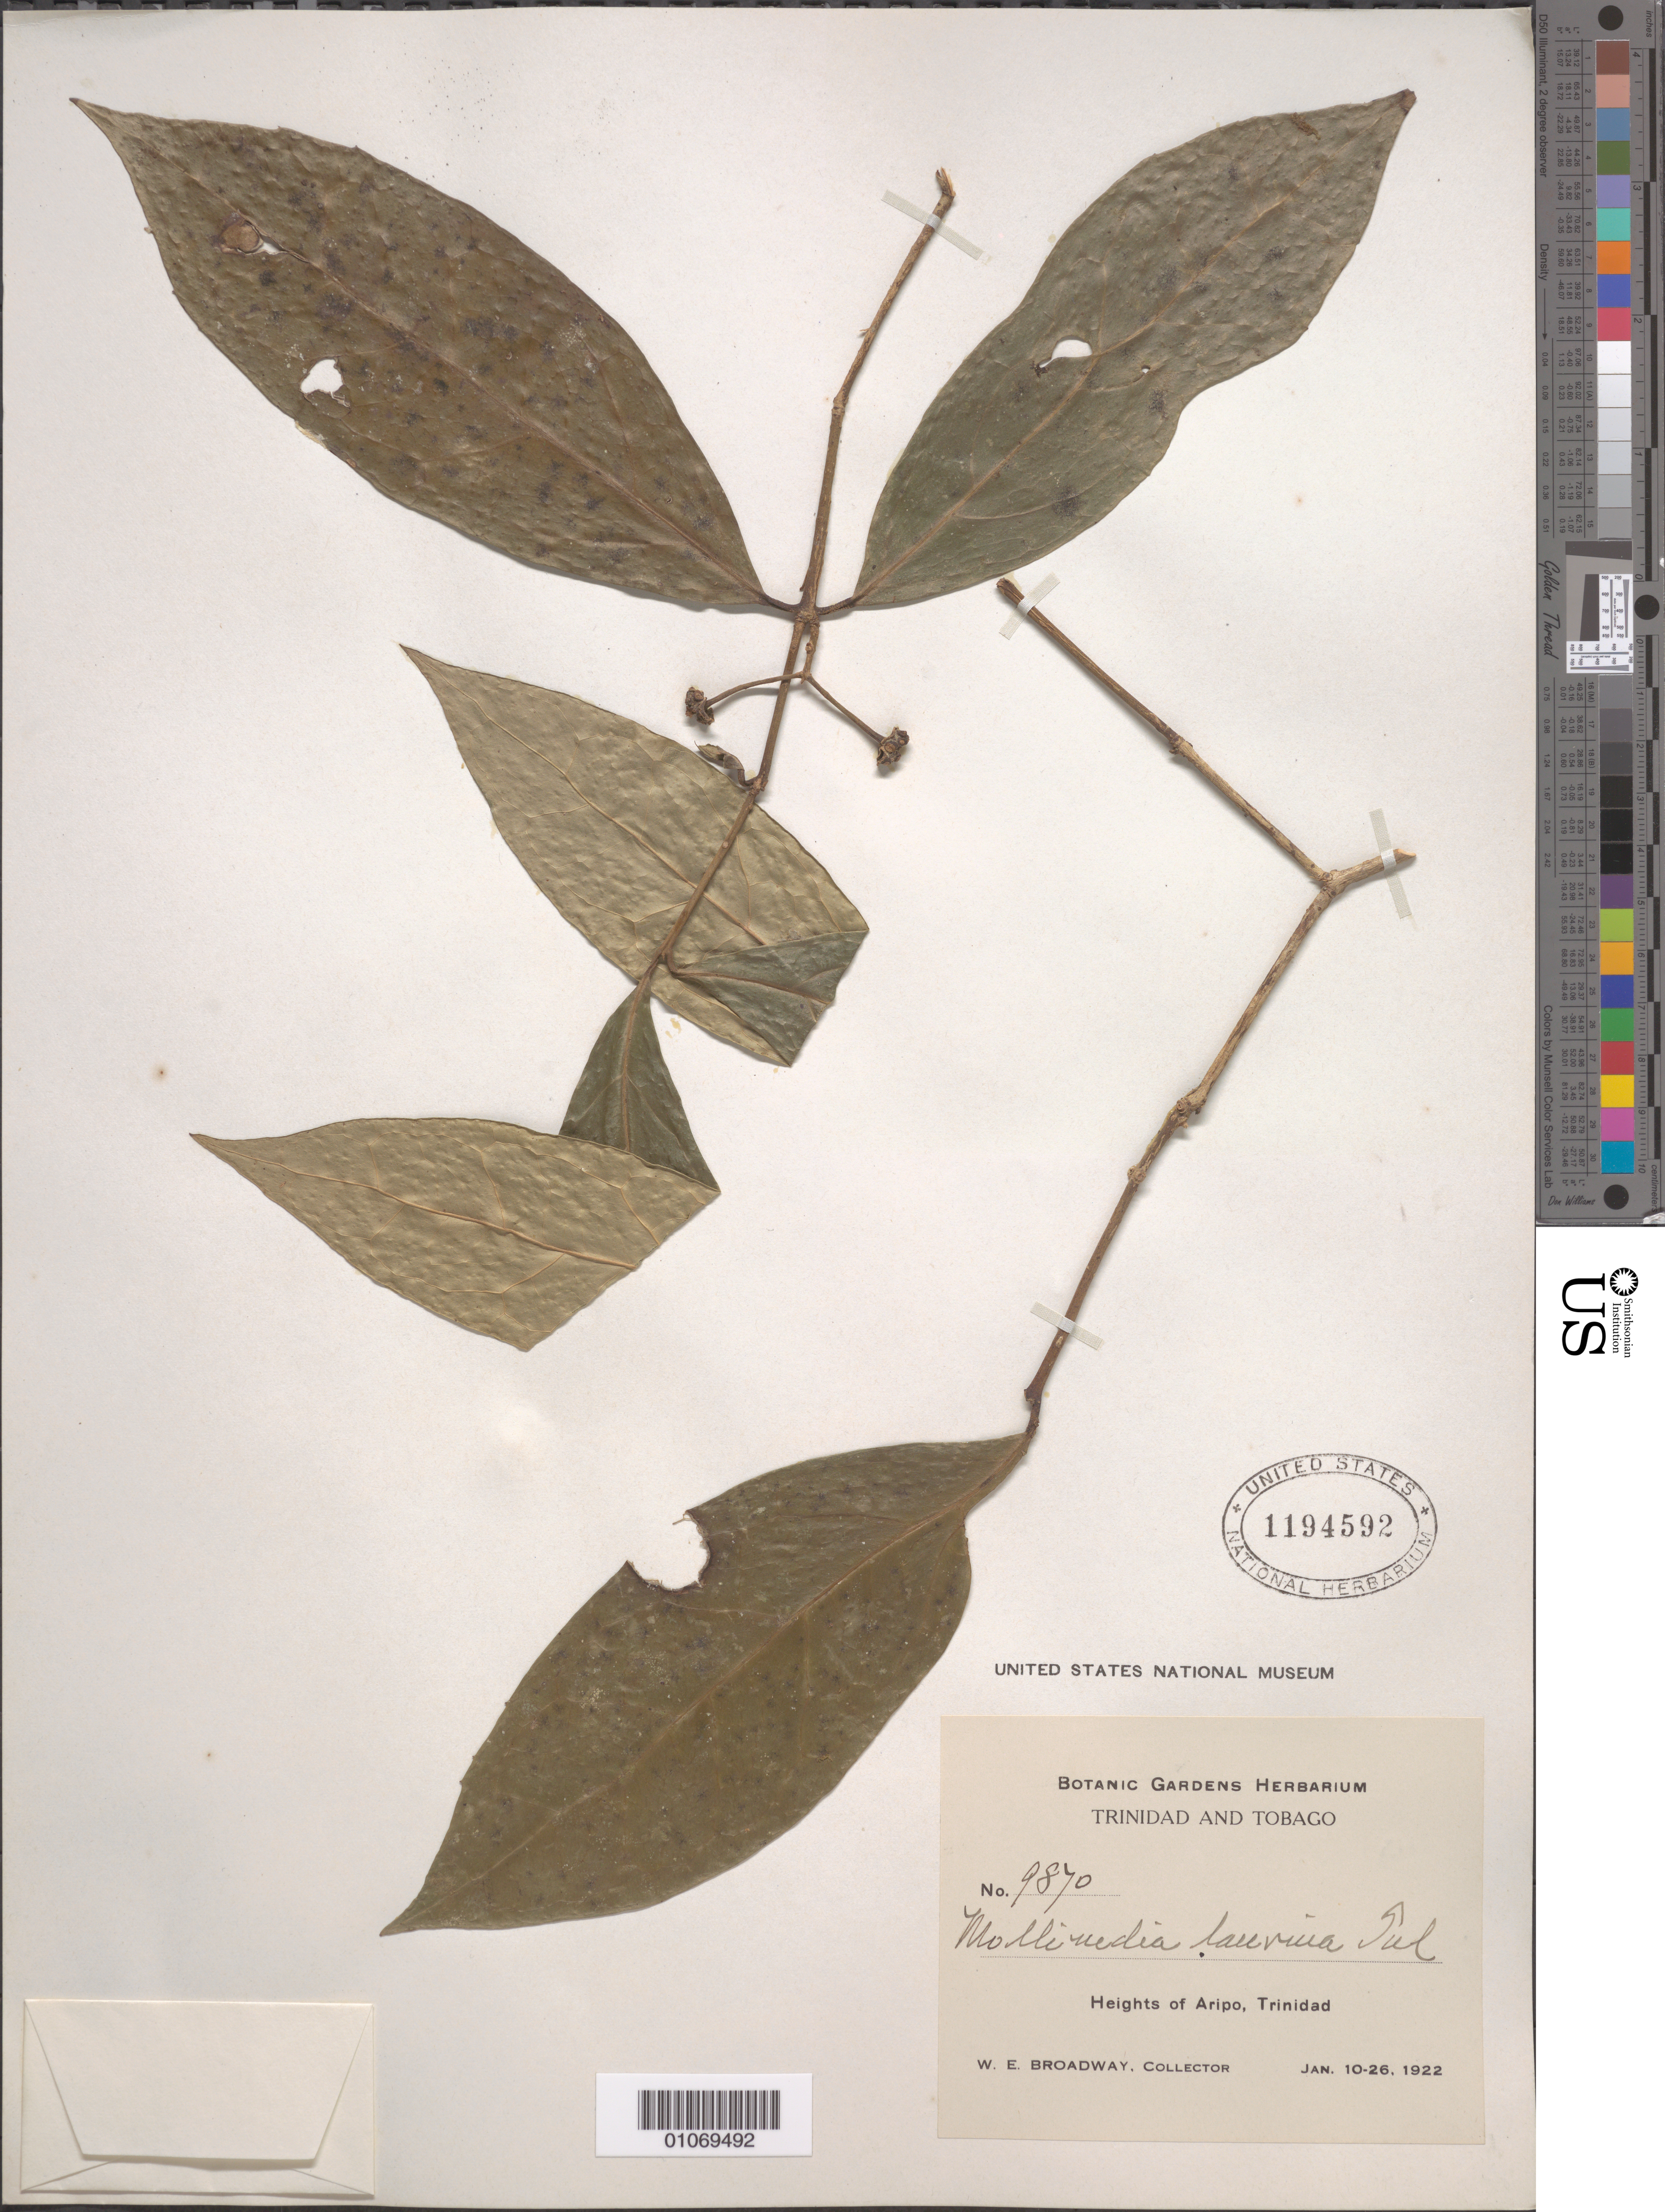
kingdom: Plantae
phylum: Tracheophyta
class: Magnoliopsida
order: Laurales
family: Monimiaceae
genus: Mollinedia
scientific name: Mollinedia laurina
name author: Tul.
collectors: W. E. Broadway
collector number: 9870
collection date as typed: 10 Jan 1922 to 26 Jan 1922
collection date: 1922-01-10/1922-01-26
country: Trinidad and Tobago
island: Trinidad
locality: Heights of Aripo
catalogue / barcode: US 1194592